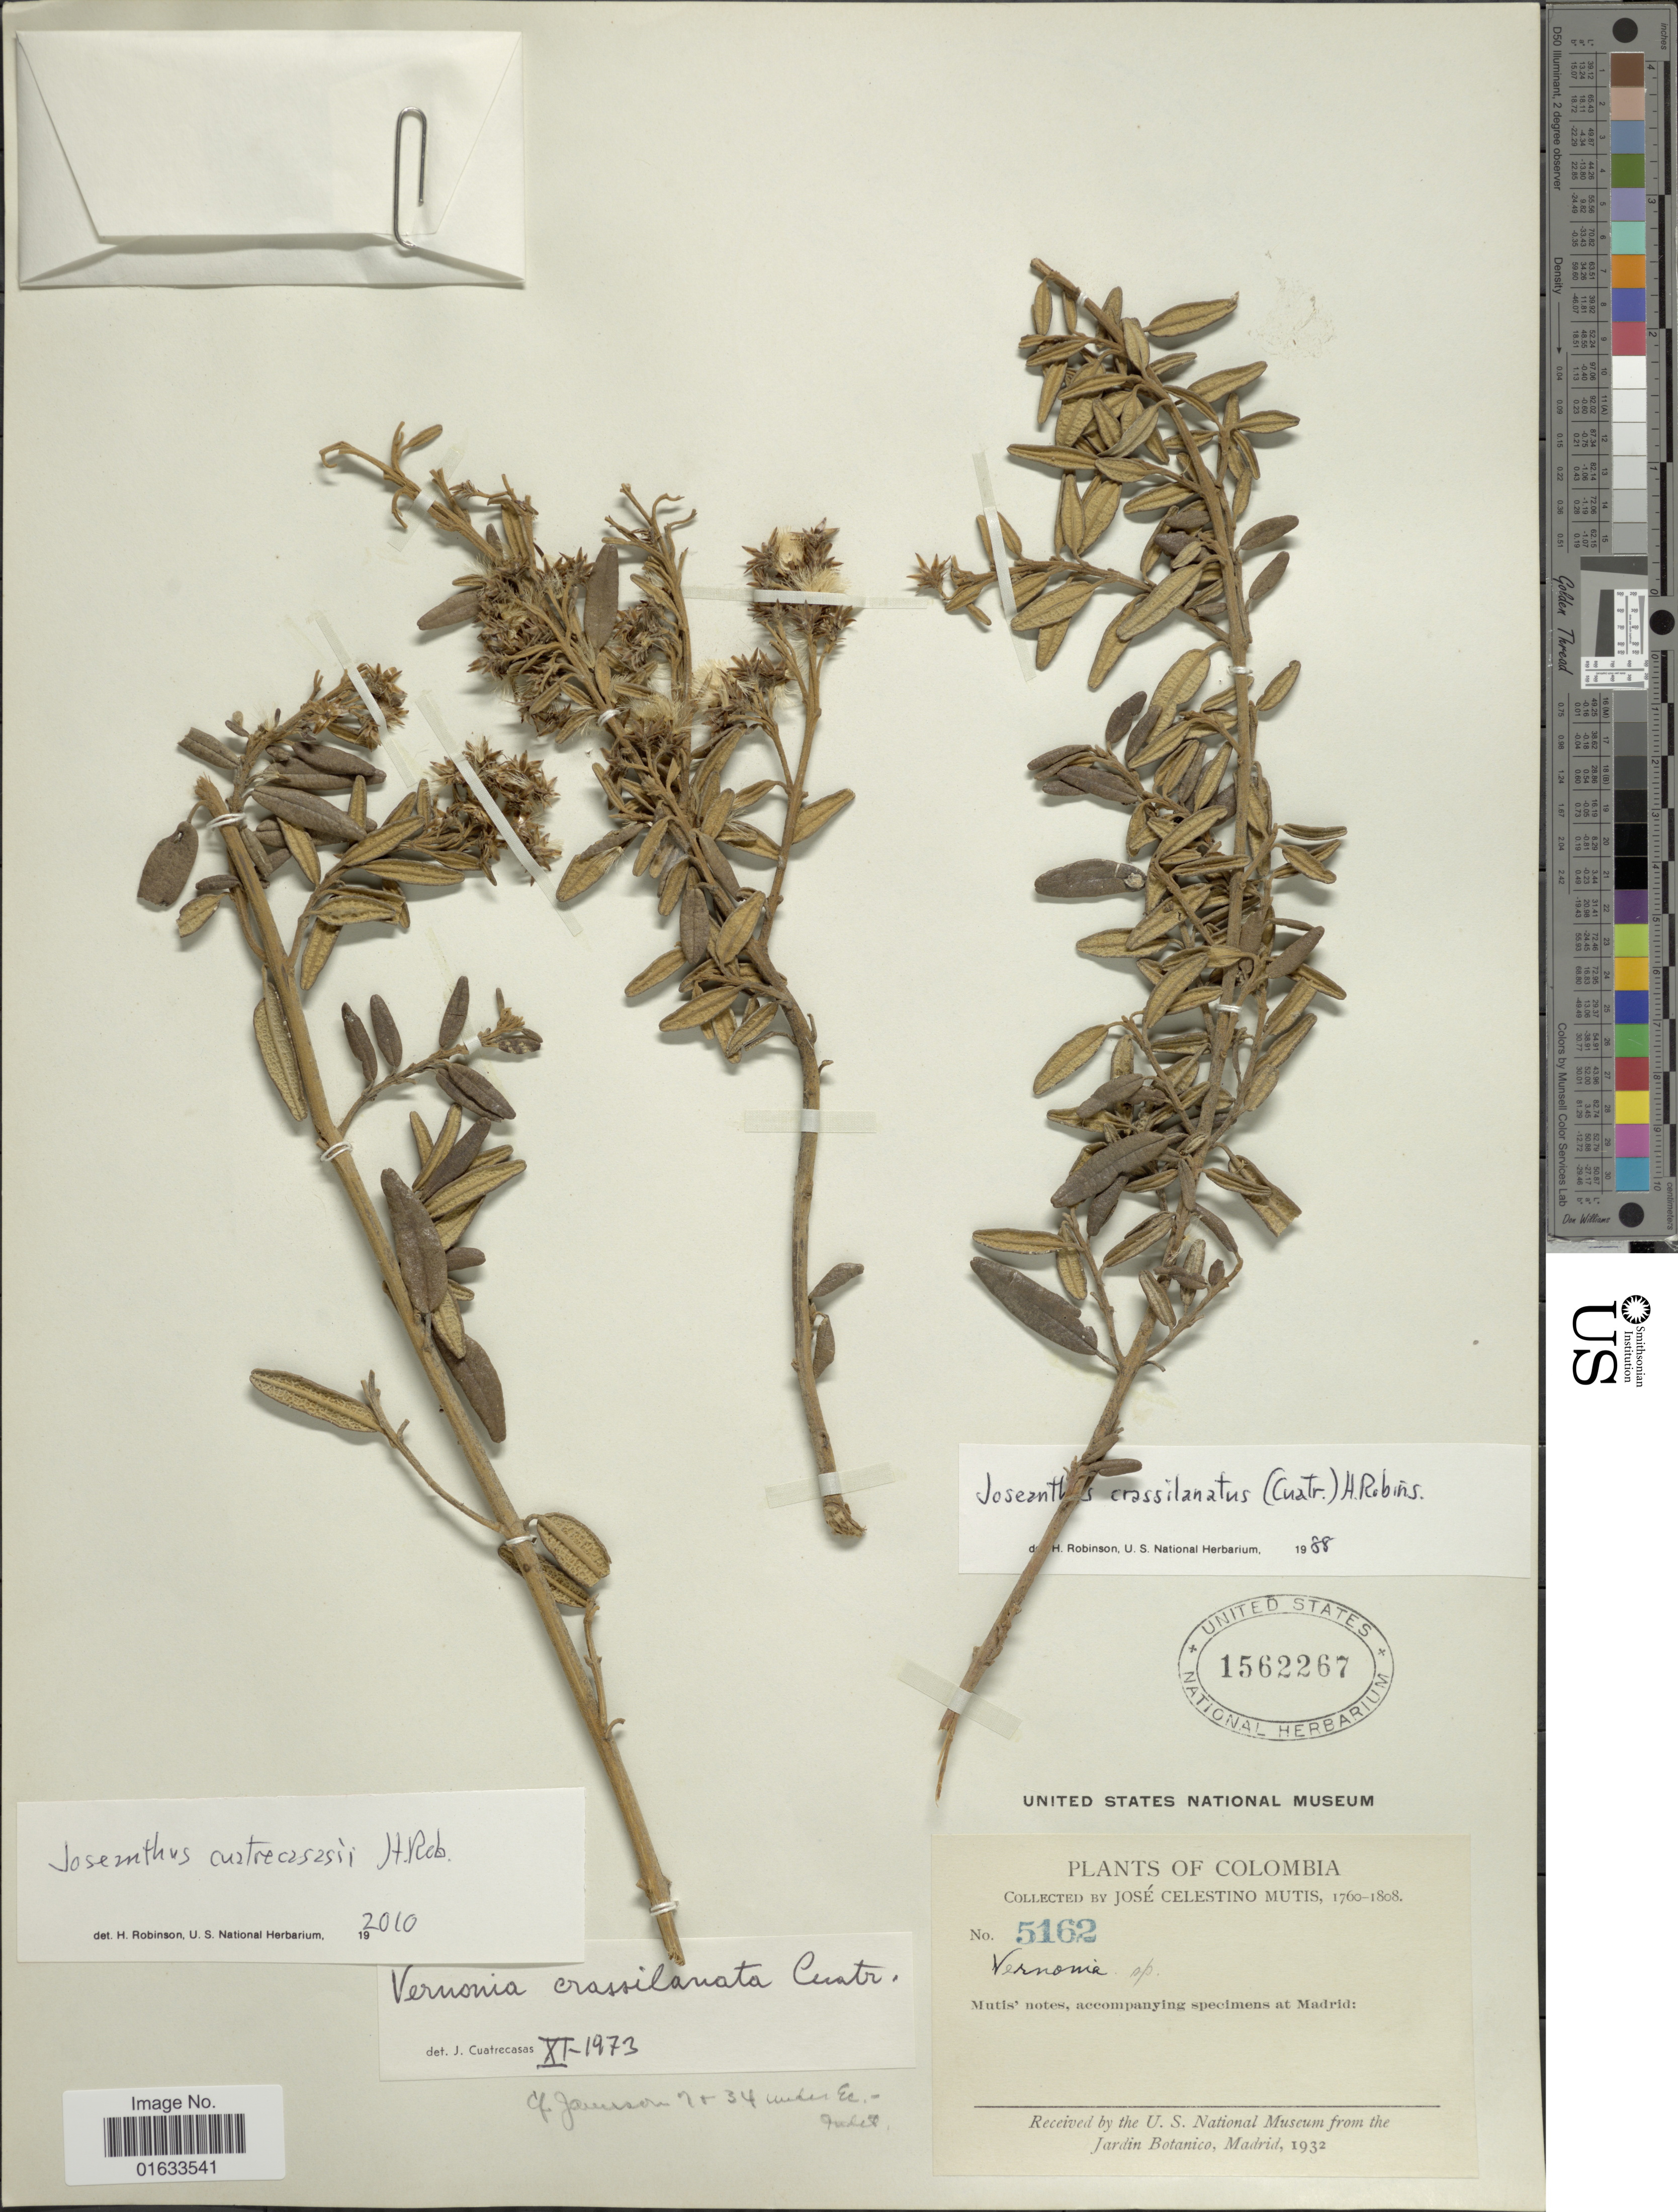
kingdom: Plantae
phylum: Tracheophyta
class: Magnoliopsida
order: Asterales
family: Asteraceae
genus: Joseanthus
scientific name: Joseanthus cuatrecasasii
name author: H. Rob.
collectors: J. C. B. Mutis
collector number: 5162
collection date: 1760/1808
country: Colombia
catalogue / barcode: US 1562267